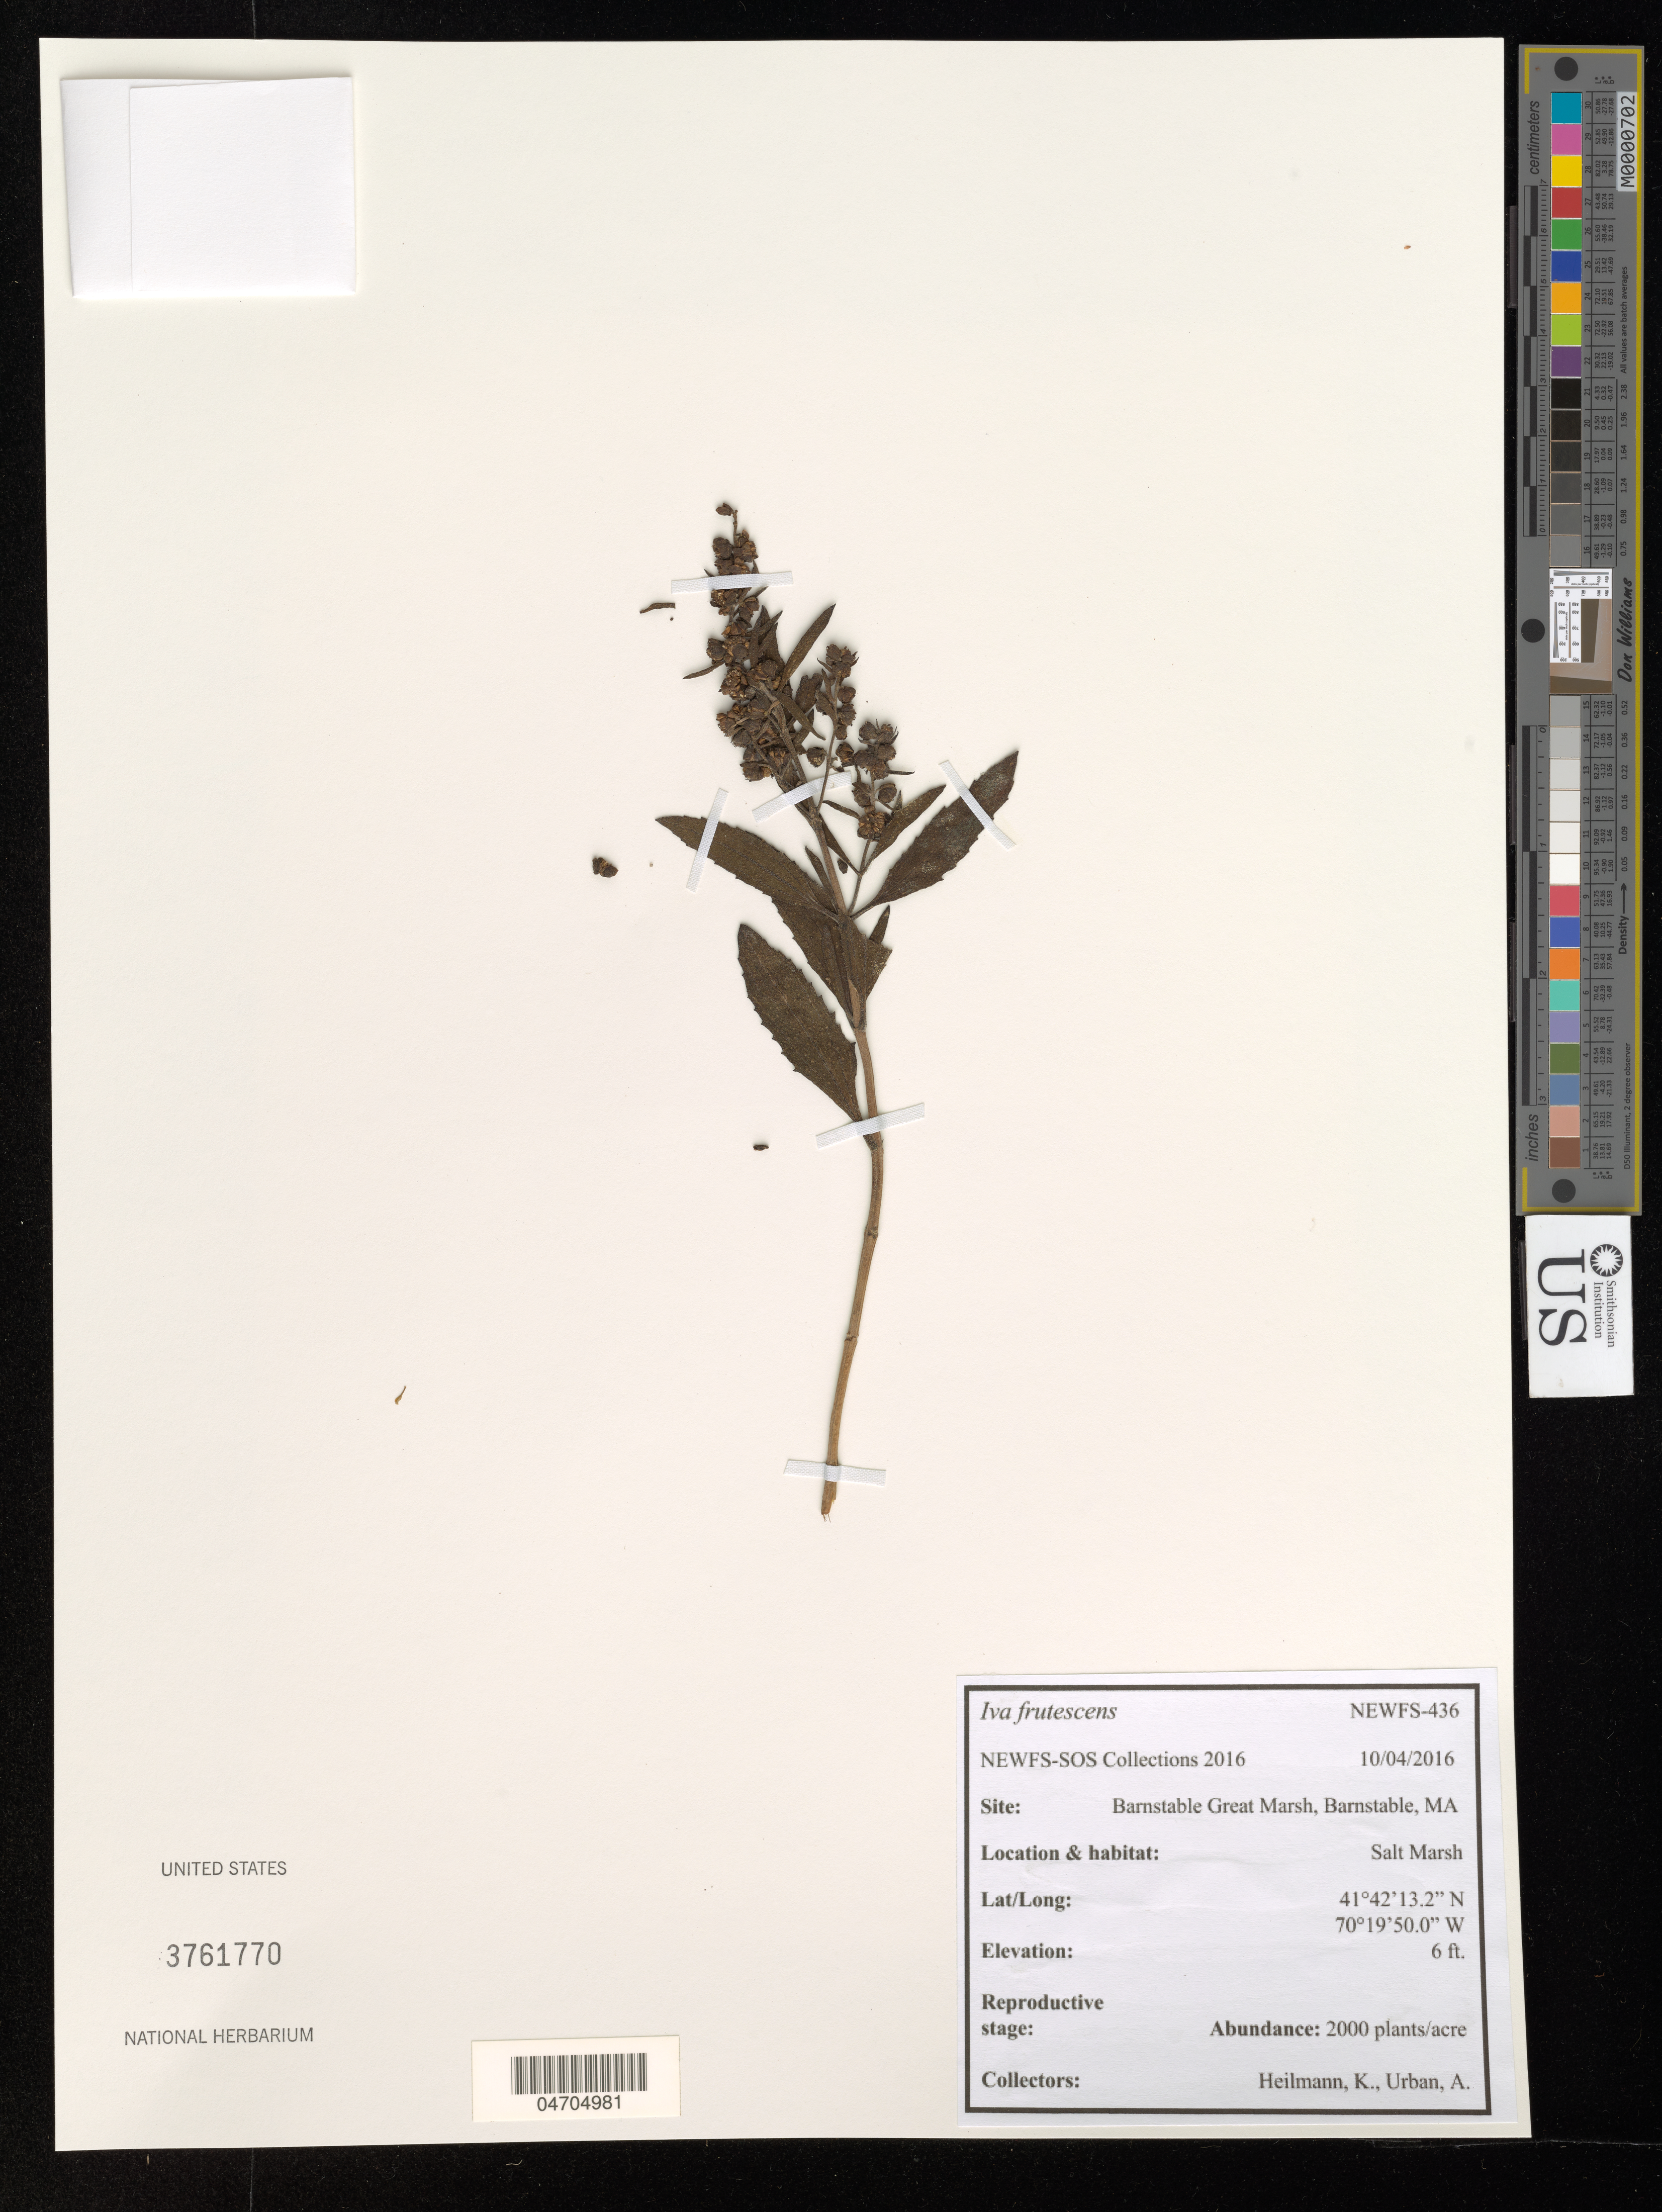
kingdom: Plantae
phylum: Tracheophyta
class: Magnoliopsida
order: Asterales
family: Asteraceae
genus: Iva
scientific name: Iva frutescens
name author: L.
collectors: K. Heilmann & A. Urban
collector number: NEWFS-436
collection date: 2016-10-04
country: United States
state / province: Massachusetts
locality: Barnstable Great Marsh, Barnstable.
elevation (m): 2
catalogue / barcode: US 3761770